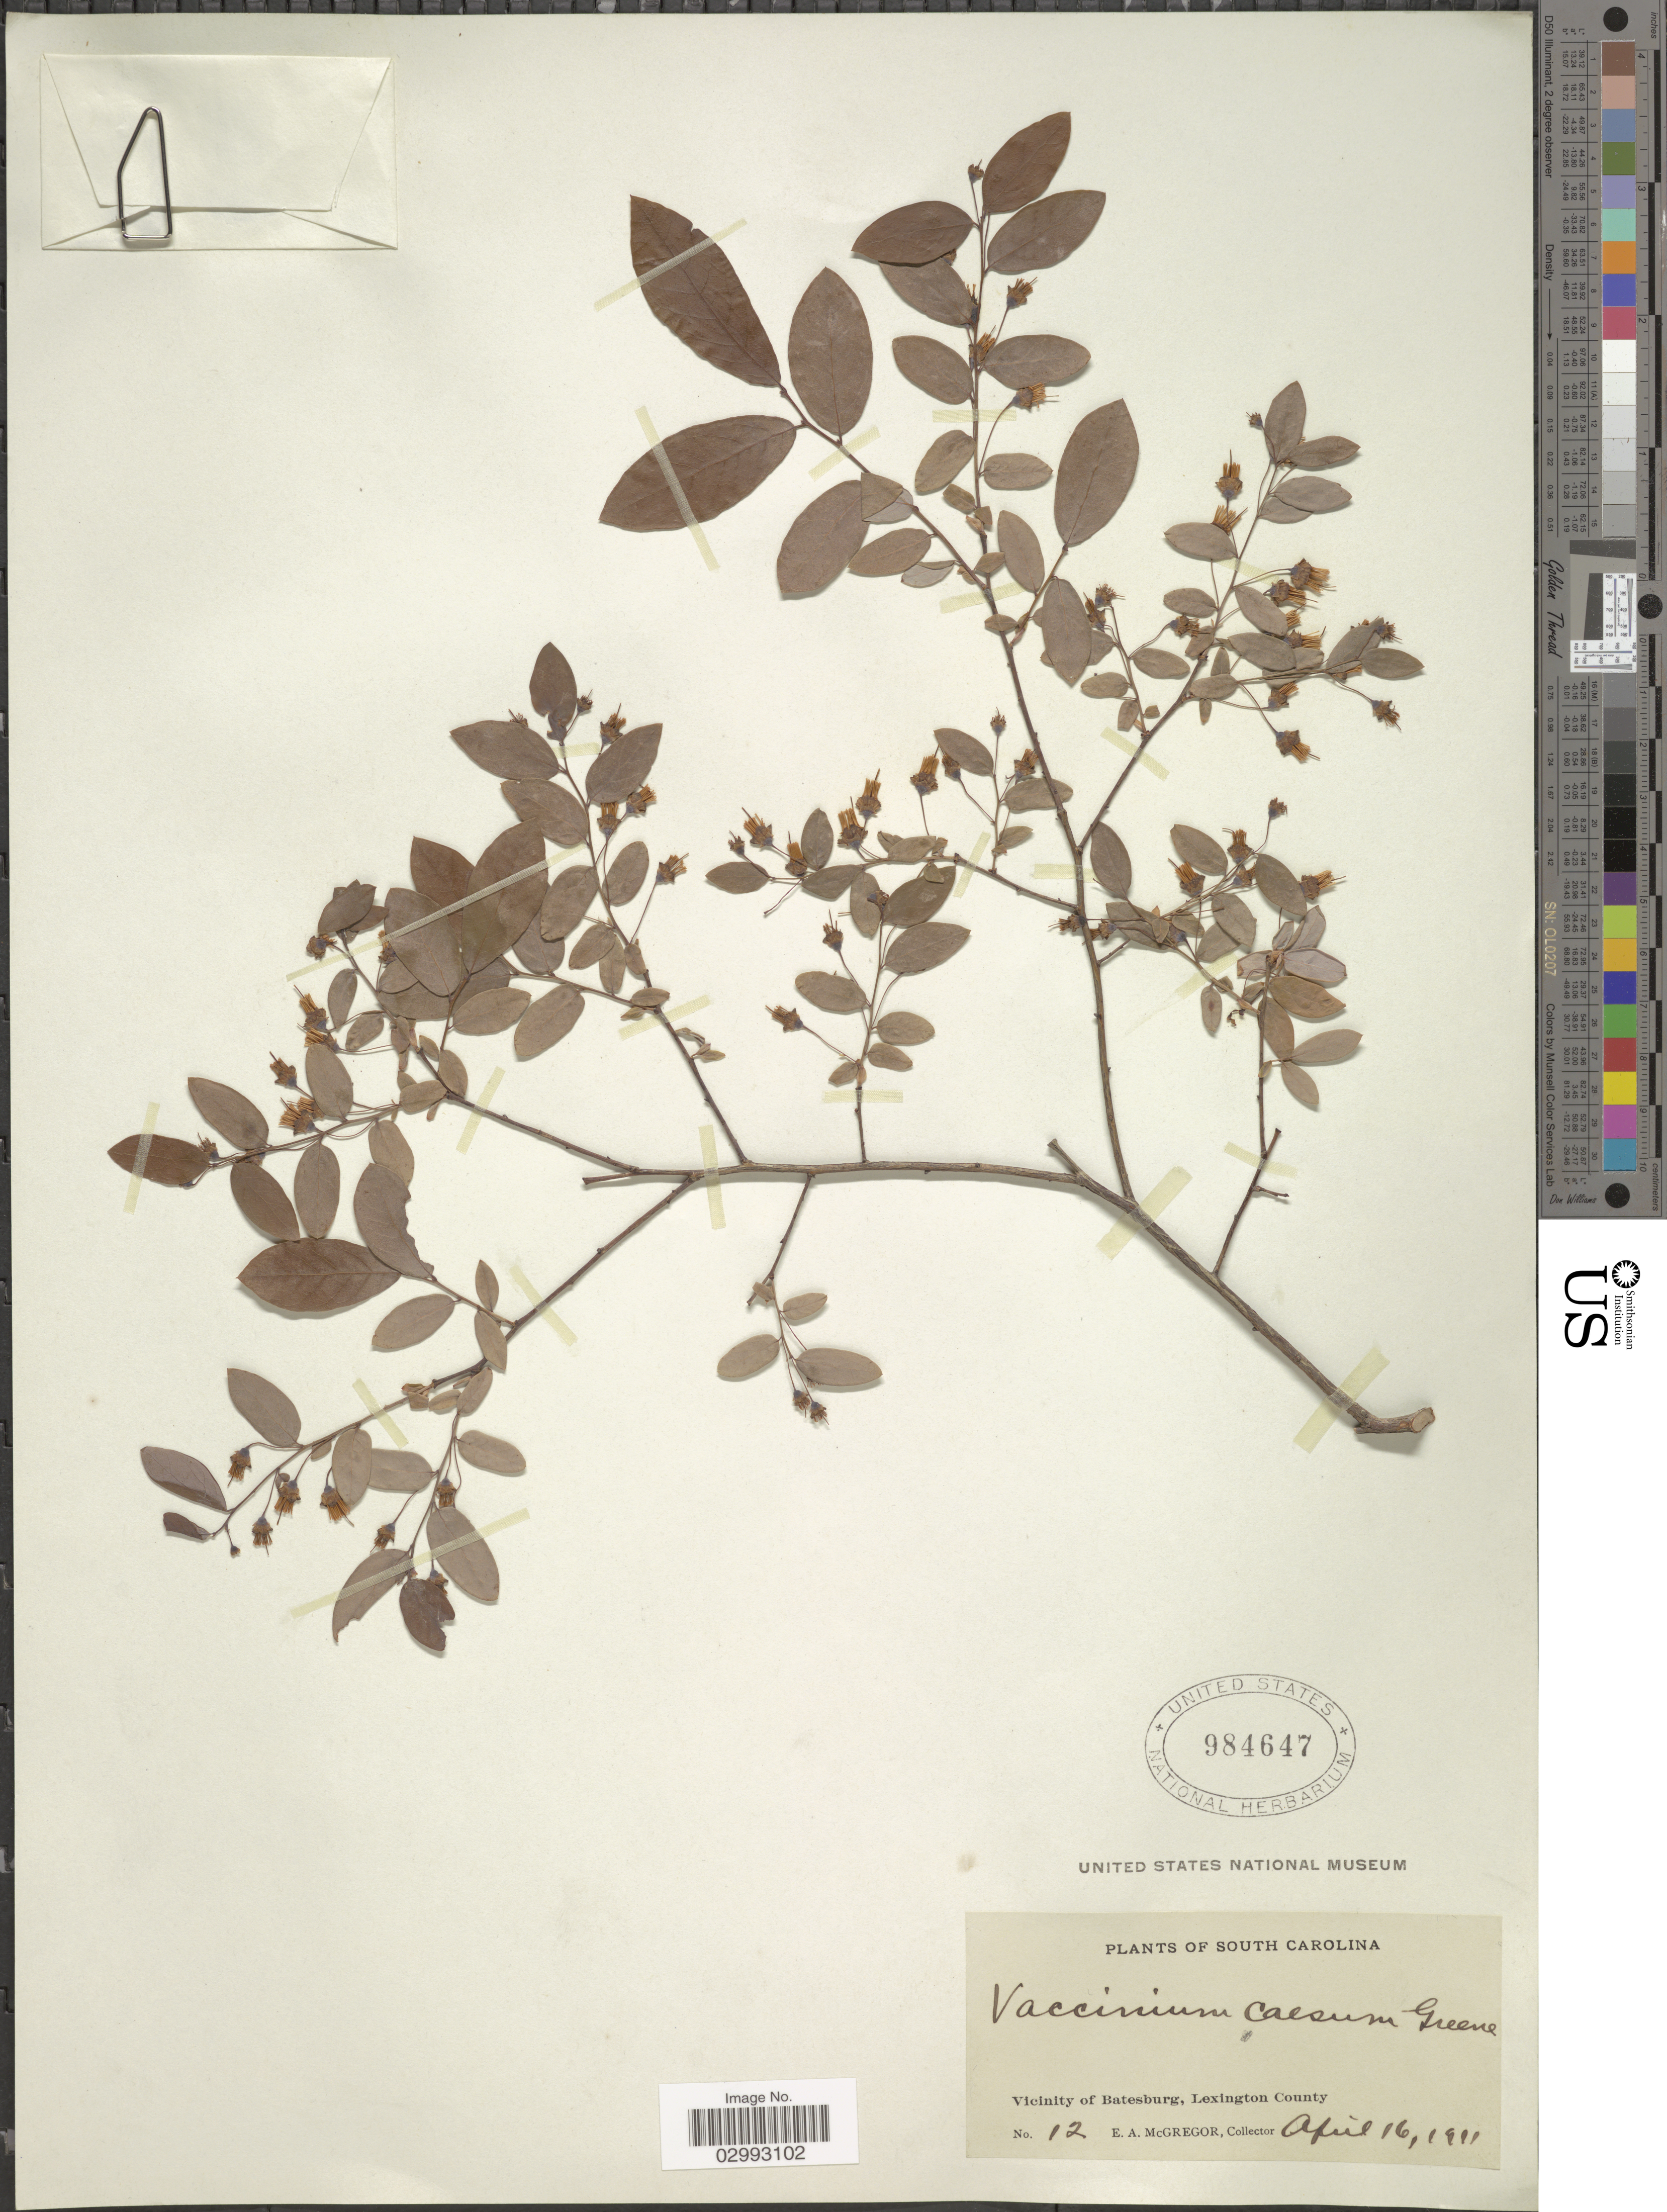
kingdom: Plantae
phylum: Tracheophyta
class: Magnoliopsida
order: Ericales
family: Ericaceae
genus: Polycodium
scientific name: Polycodium floridanum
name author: (Nutt.) Greene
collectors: E. A. McGregor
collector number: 12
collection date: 1991-04-16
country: United States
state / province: South Carolina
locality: Vicinity of Batesburg, Lexington County.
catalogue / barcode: US 984647